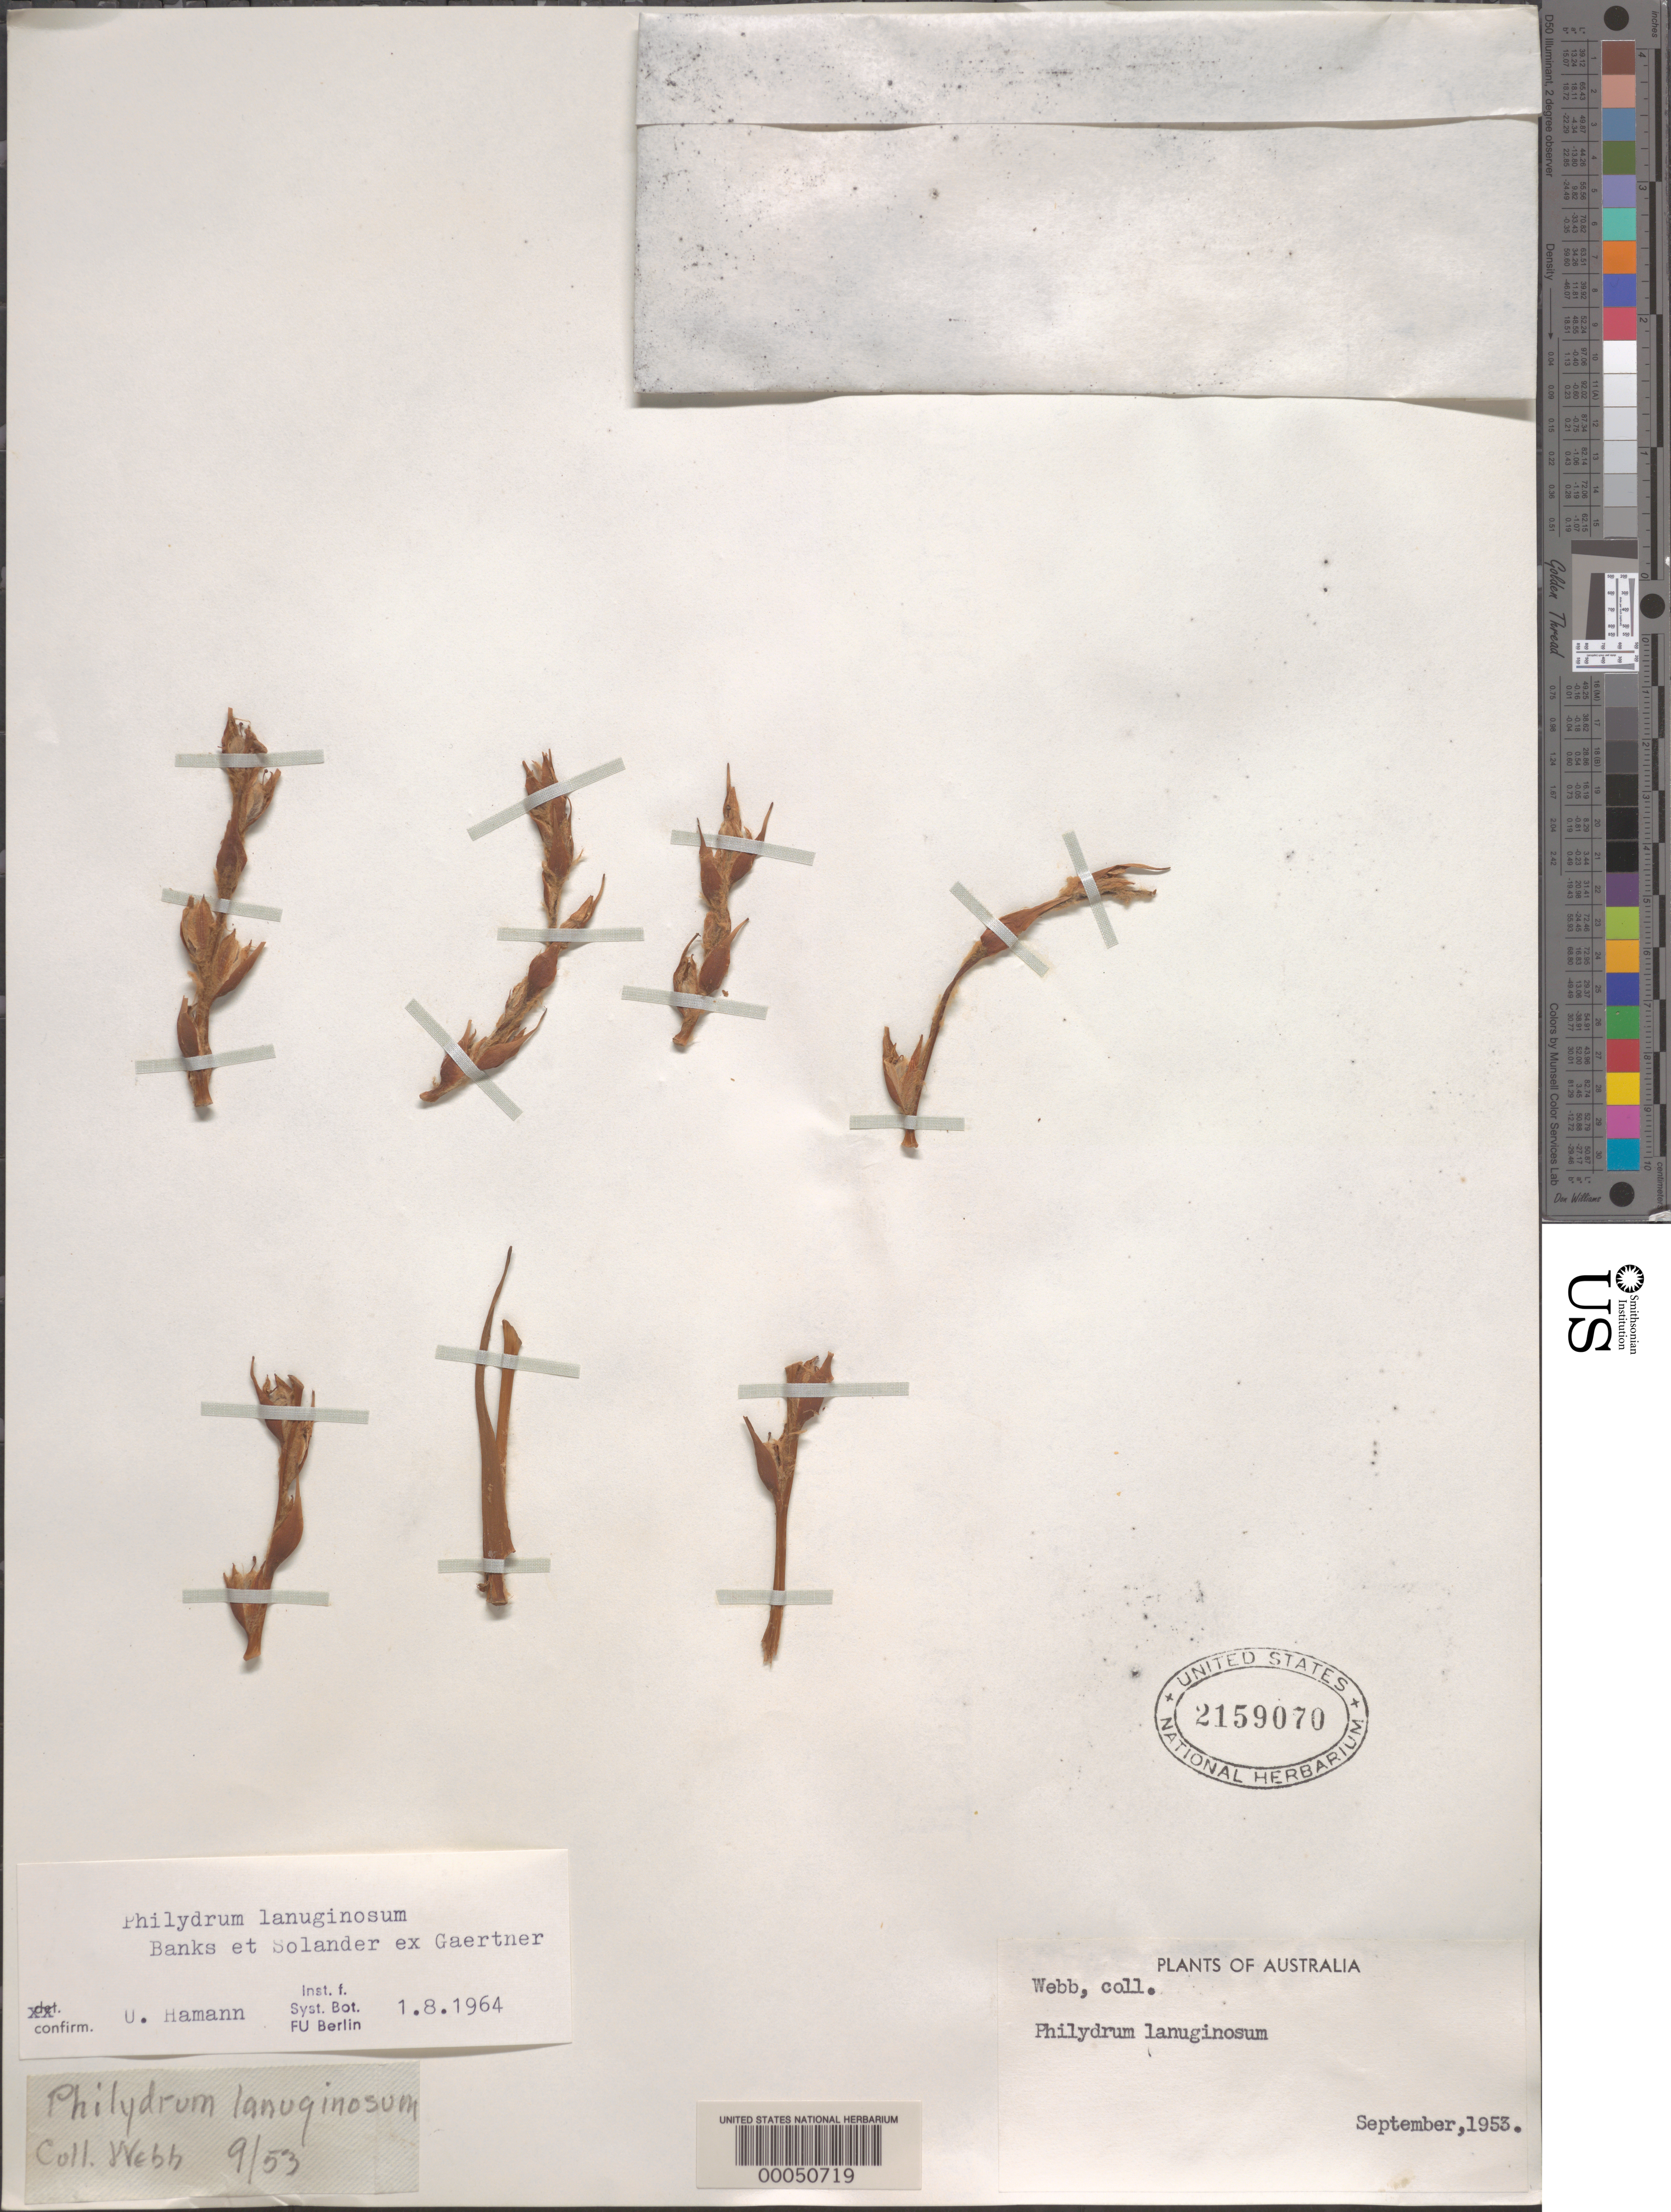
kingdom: Plantae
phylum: Tracheophyta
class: Liliopsida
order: Commelinales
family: Philydraceae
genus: Philydrum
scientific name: Philydrum lanuginosum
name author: Banks & Sol. ex Gaertn.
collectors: -. Webb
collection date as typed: Sep 1953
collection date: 1953-09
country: Australia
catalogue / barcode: US 2159070